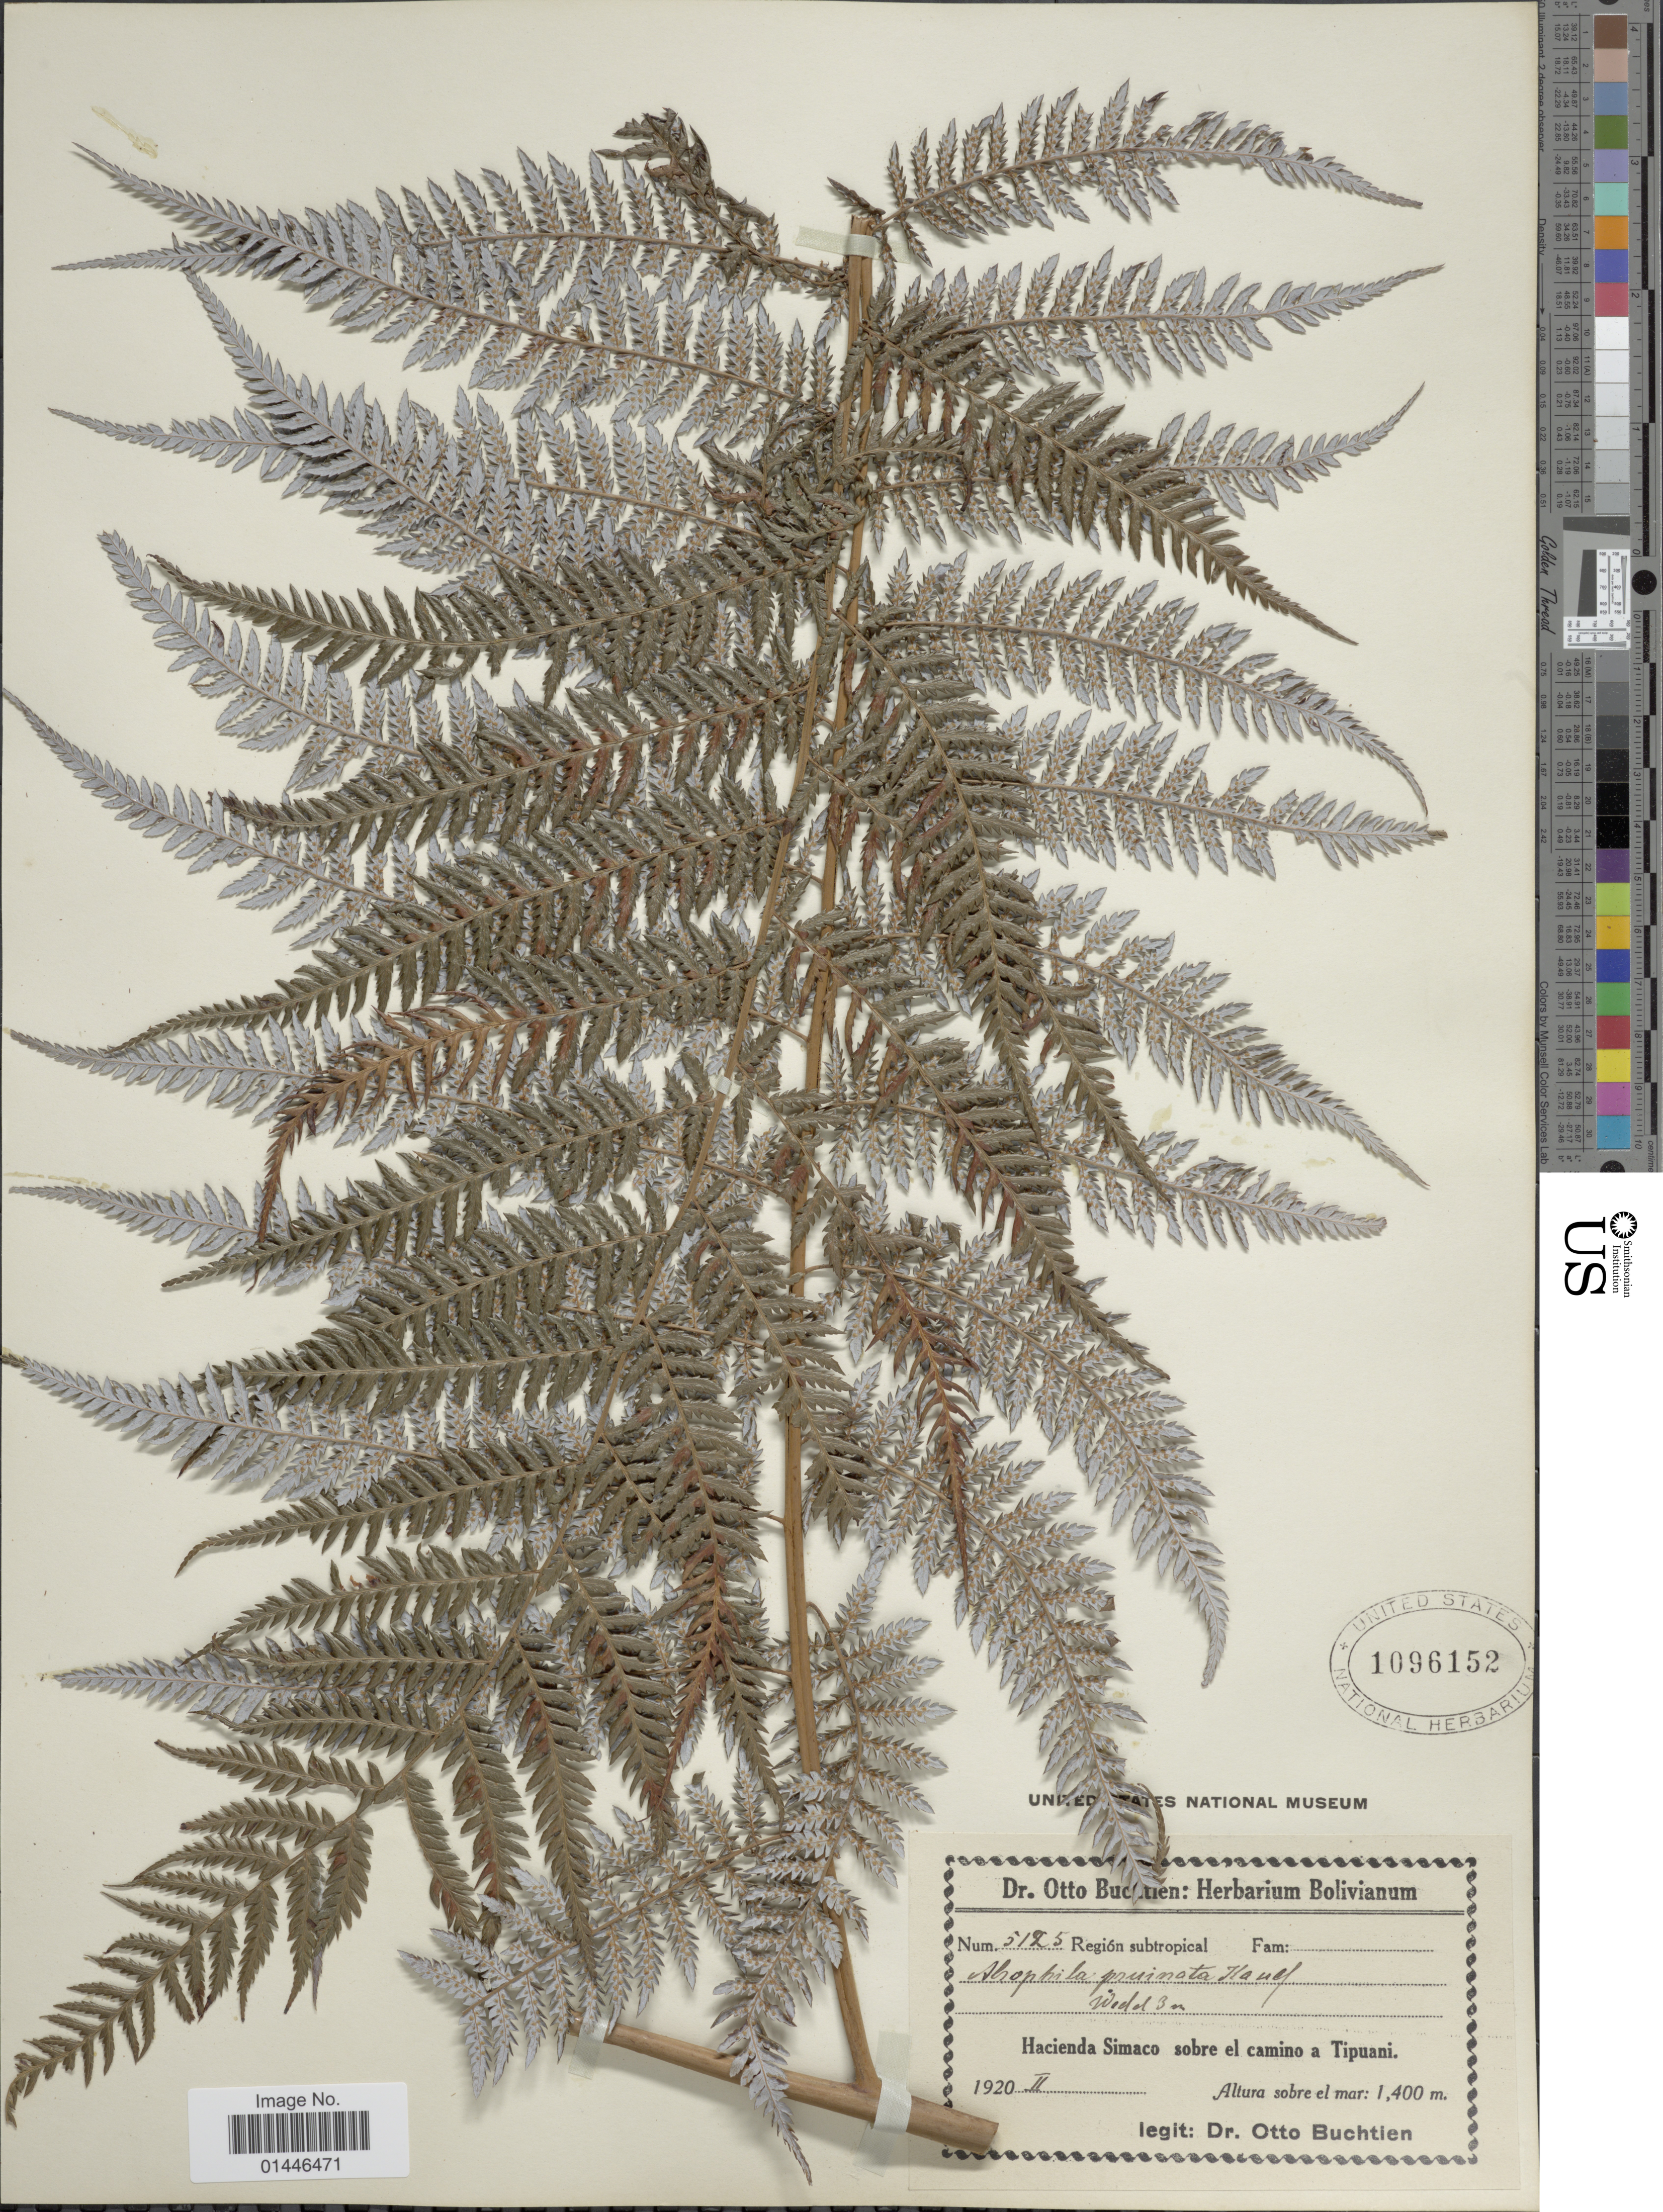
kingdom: Plantae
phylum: Tracheophyta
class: Polypodiopsida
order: Cyatheales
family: Dicksoniaceae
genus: Lophosoria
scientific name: Lophosoria quadripinnata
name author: (J.F. Gmel.) C. Chr.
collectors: O. Buchtien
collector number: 5125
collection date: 1920-02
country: Bolivia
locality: Región subtropical. Hacienda Simaco sobre el camino a Tipuani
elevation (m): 1400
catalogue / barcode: US 1096152